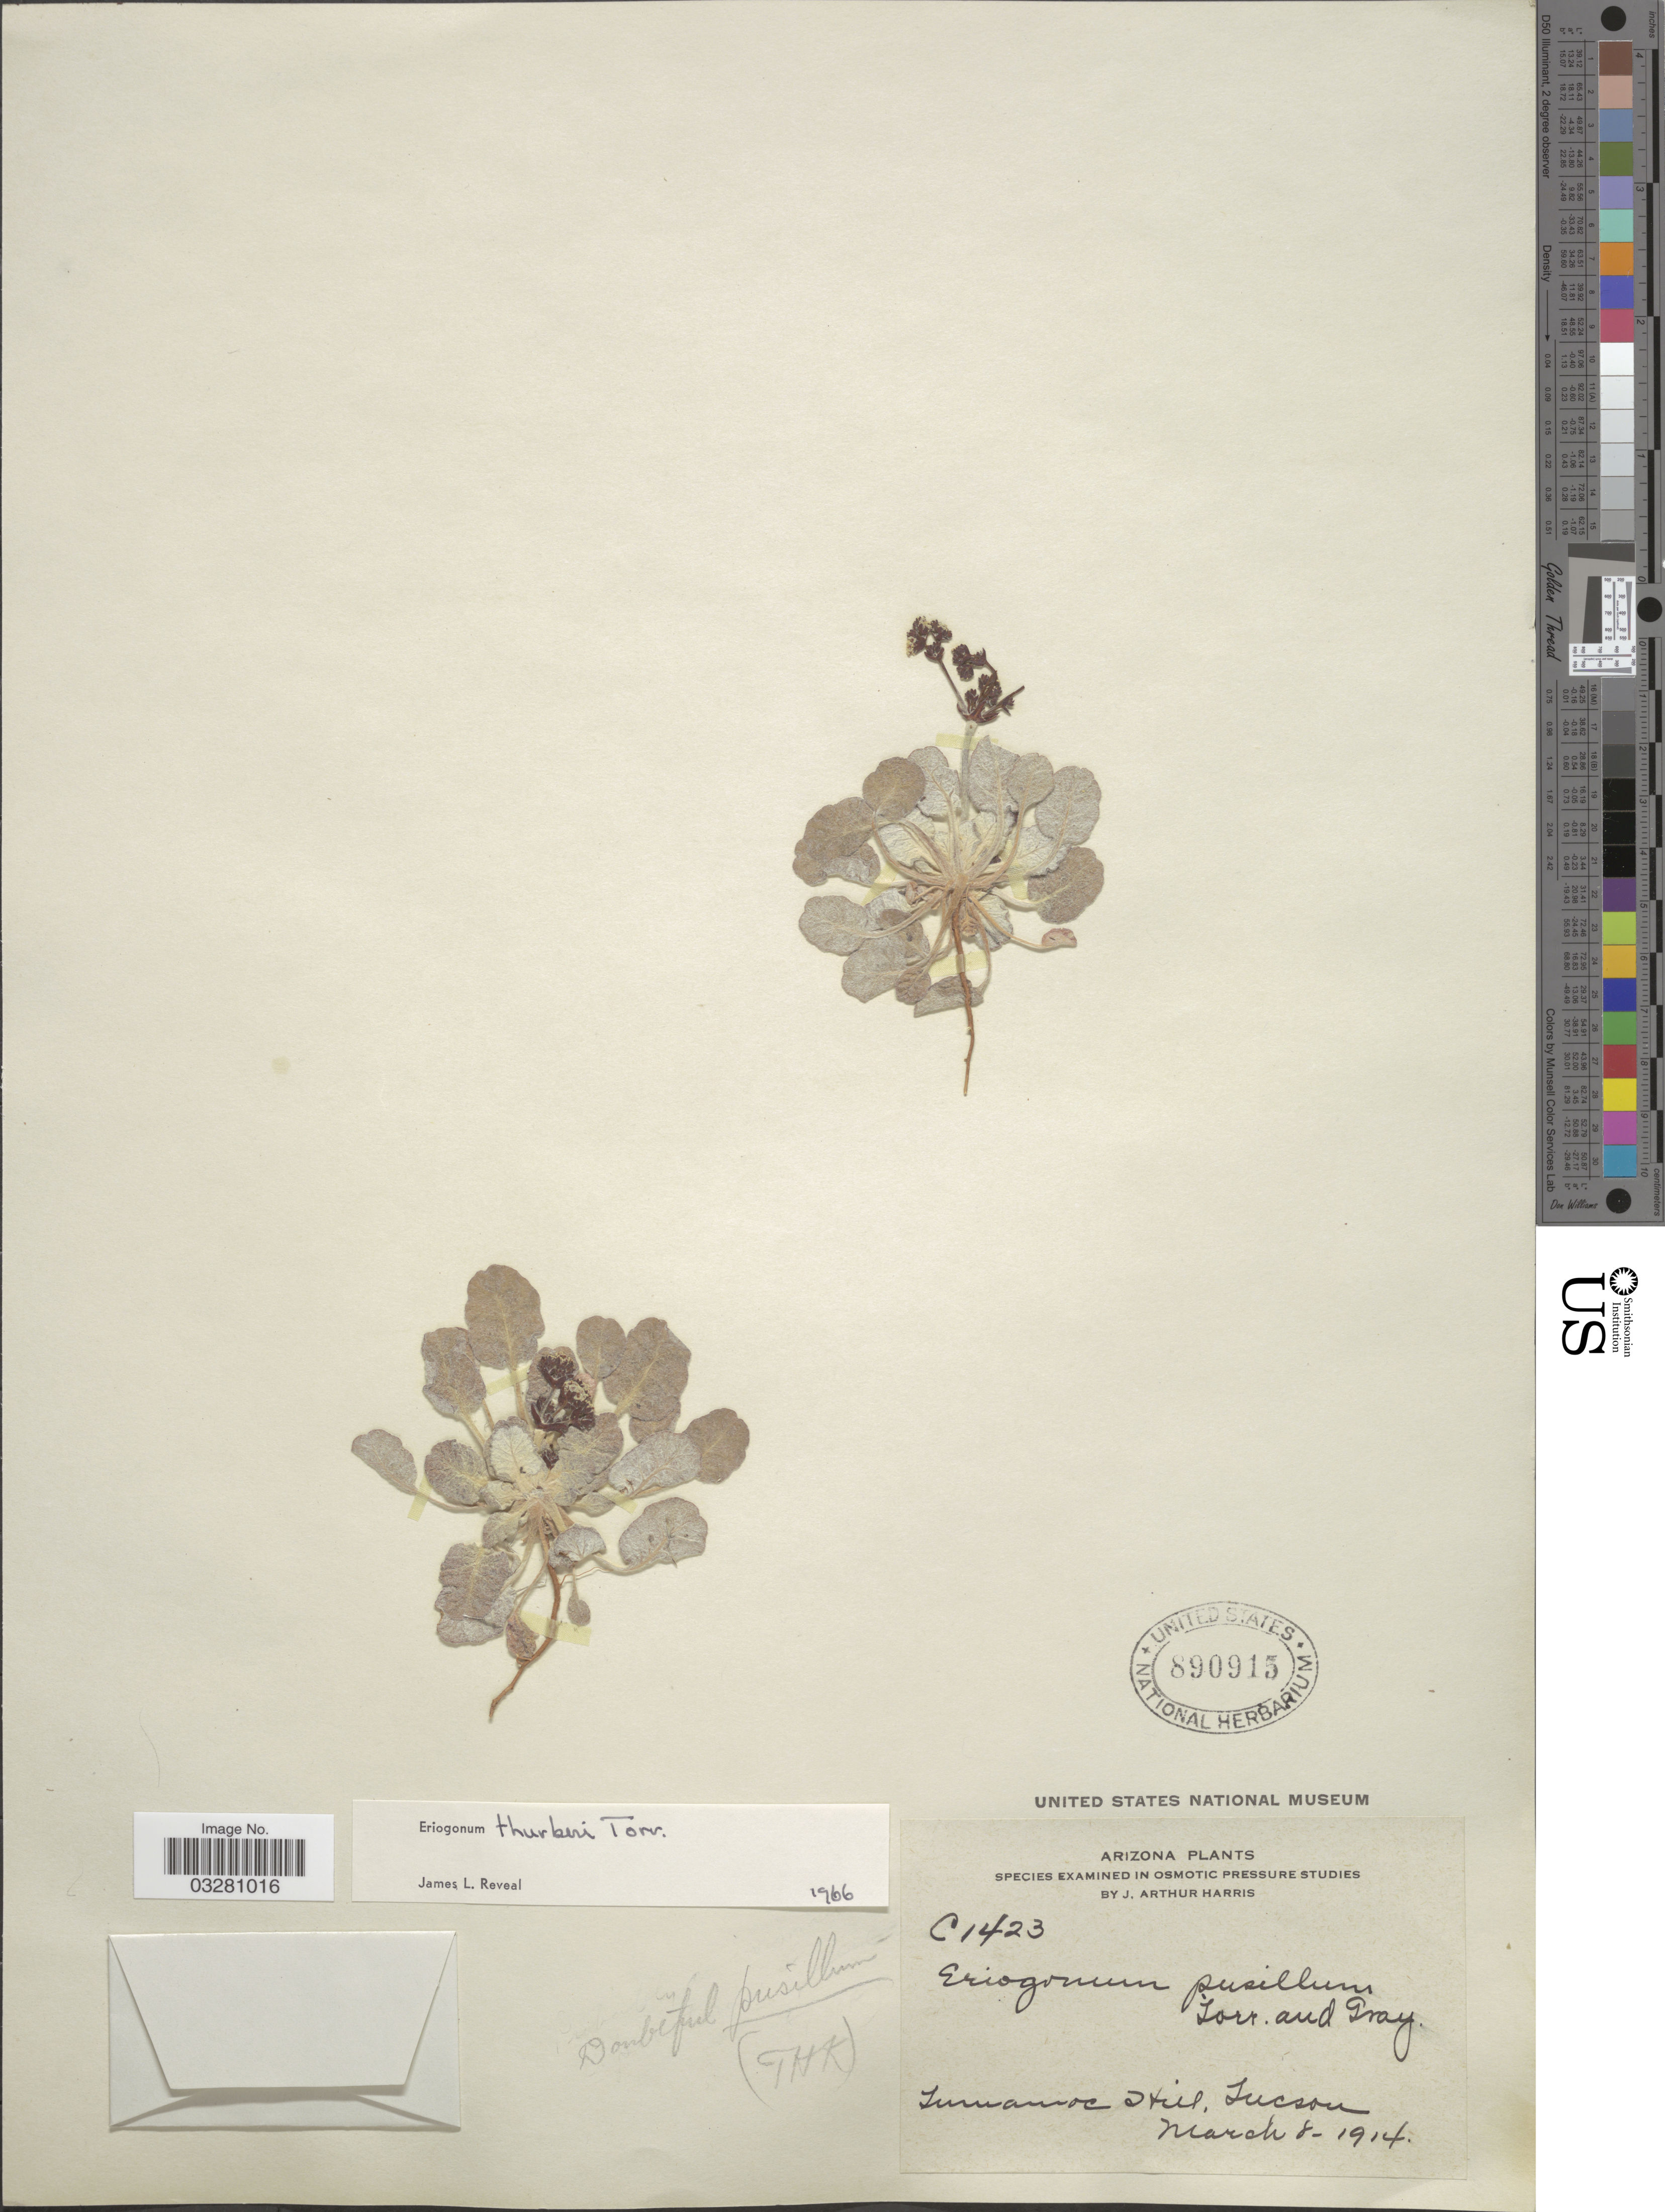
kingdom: Plantae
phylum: Tracheophyta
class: Magnoliopsida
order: Caryophyllales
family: Polygonaceae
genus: Eriogonum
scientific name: Eriogonum thurberi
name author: Torr.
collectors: J. A. Harris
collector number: C1423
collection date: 1914-03-08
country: United States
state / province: Arizona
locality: Tumamoc Hill, Tucson.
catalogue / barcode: US 890915